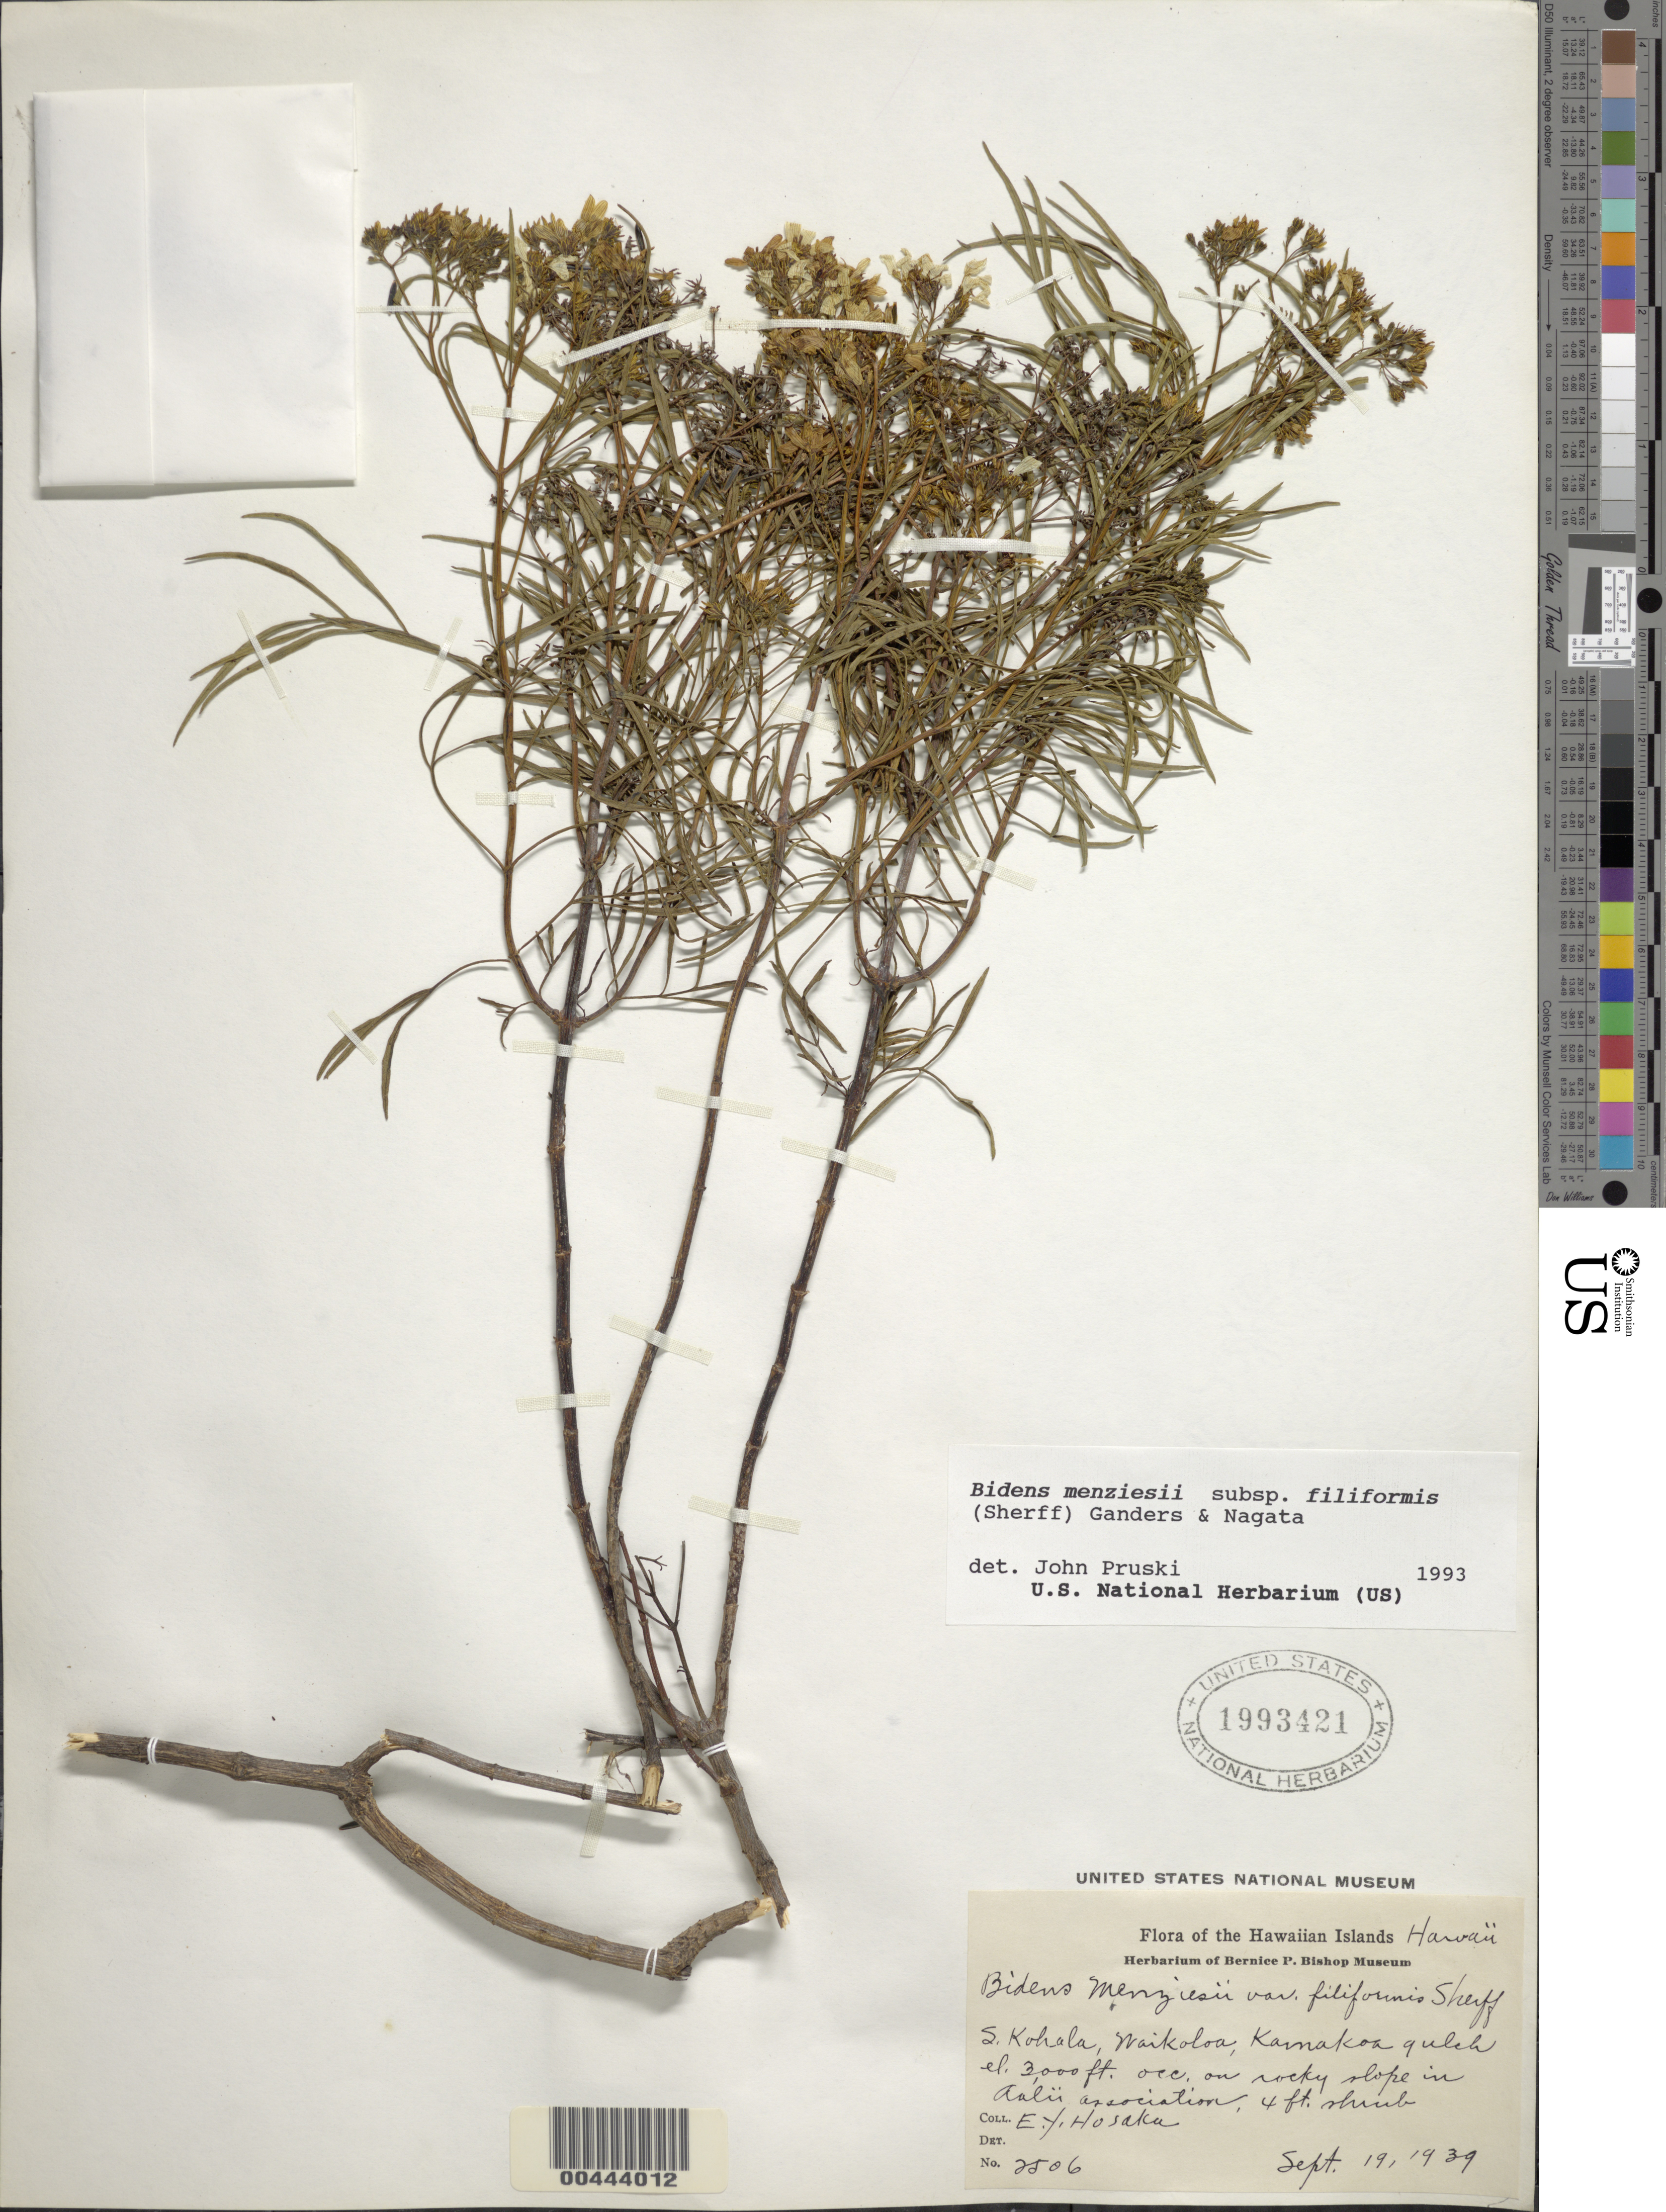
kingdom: Plantae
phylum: Tracheophyta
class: Magnoliopsida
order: Asterales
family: Asteraceae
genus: Bidens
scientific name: Bidens menziesii subsp. filiformis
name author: (Sherff) Ganders & Nagata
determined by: Pruski, J. F.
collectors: E. Y. Hosaka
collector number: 2506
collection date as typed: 19 Sep 1939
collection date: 1939-09-19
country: United States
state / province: Hawaii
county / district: Hawaii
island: Hawaii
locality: S Kohala, Waikoloa, Kamakoa gulch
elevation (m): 914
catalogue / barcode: US 1993421